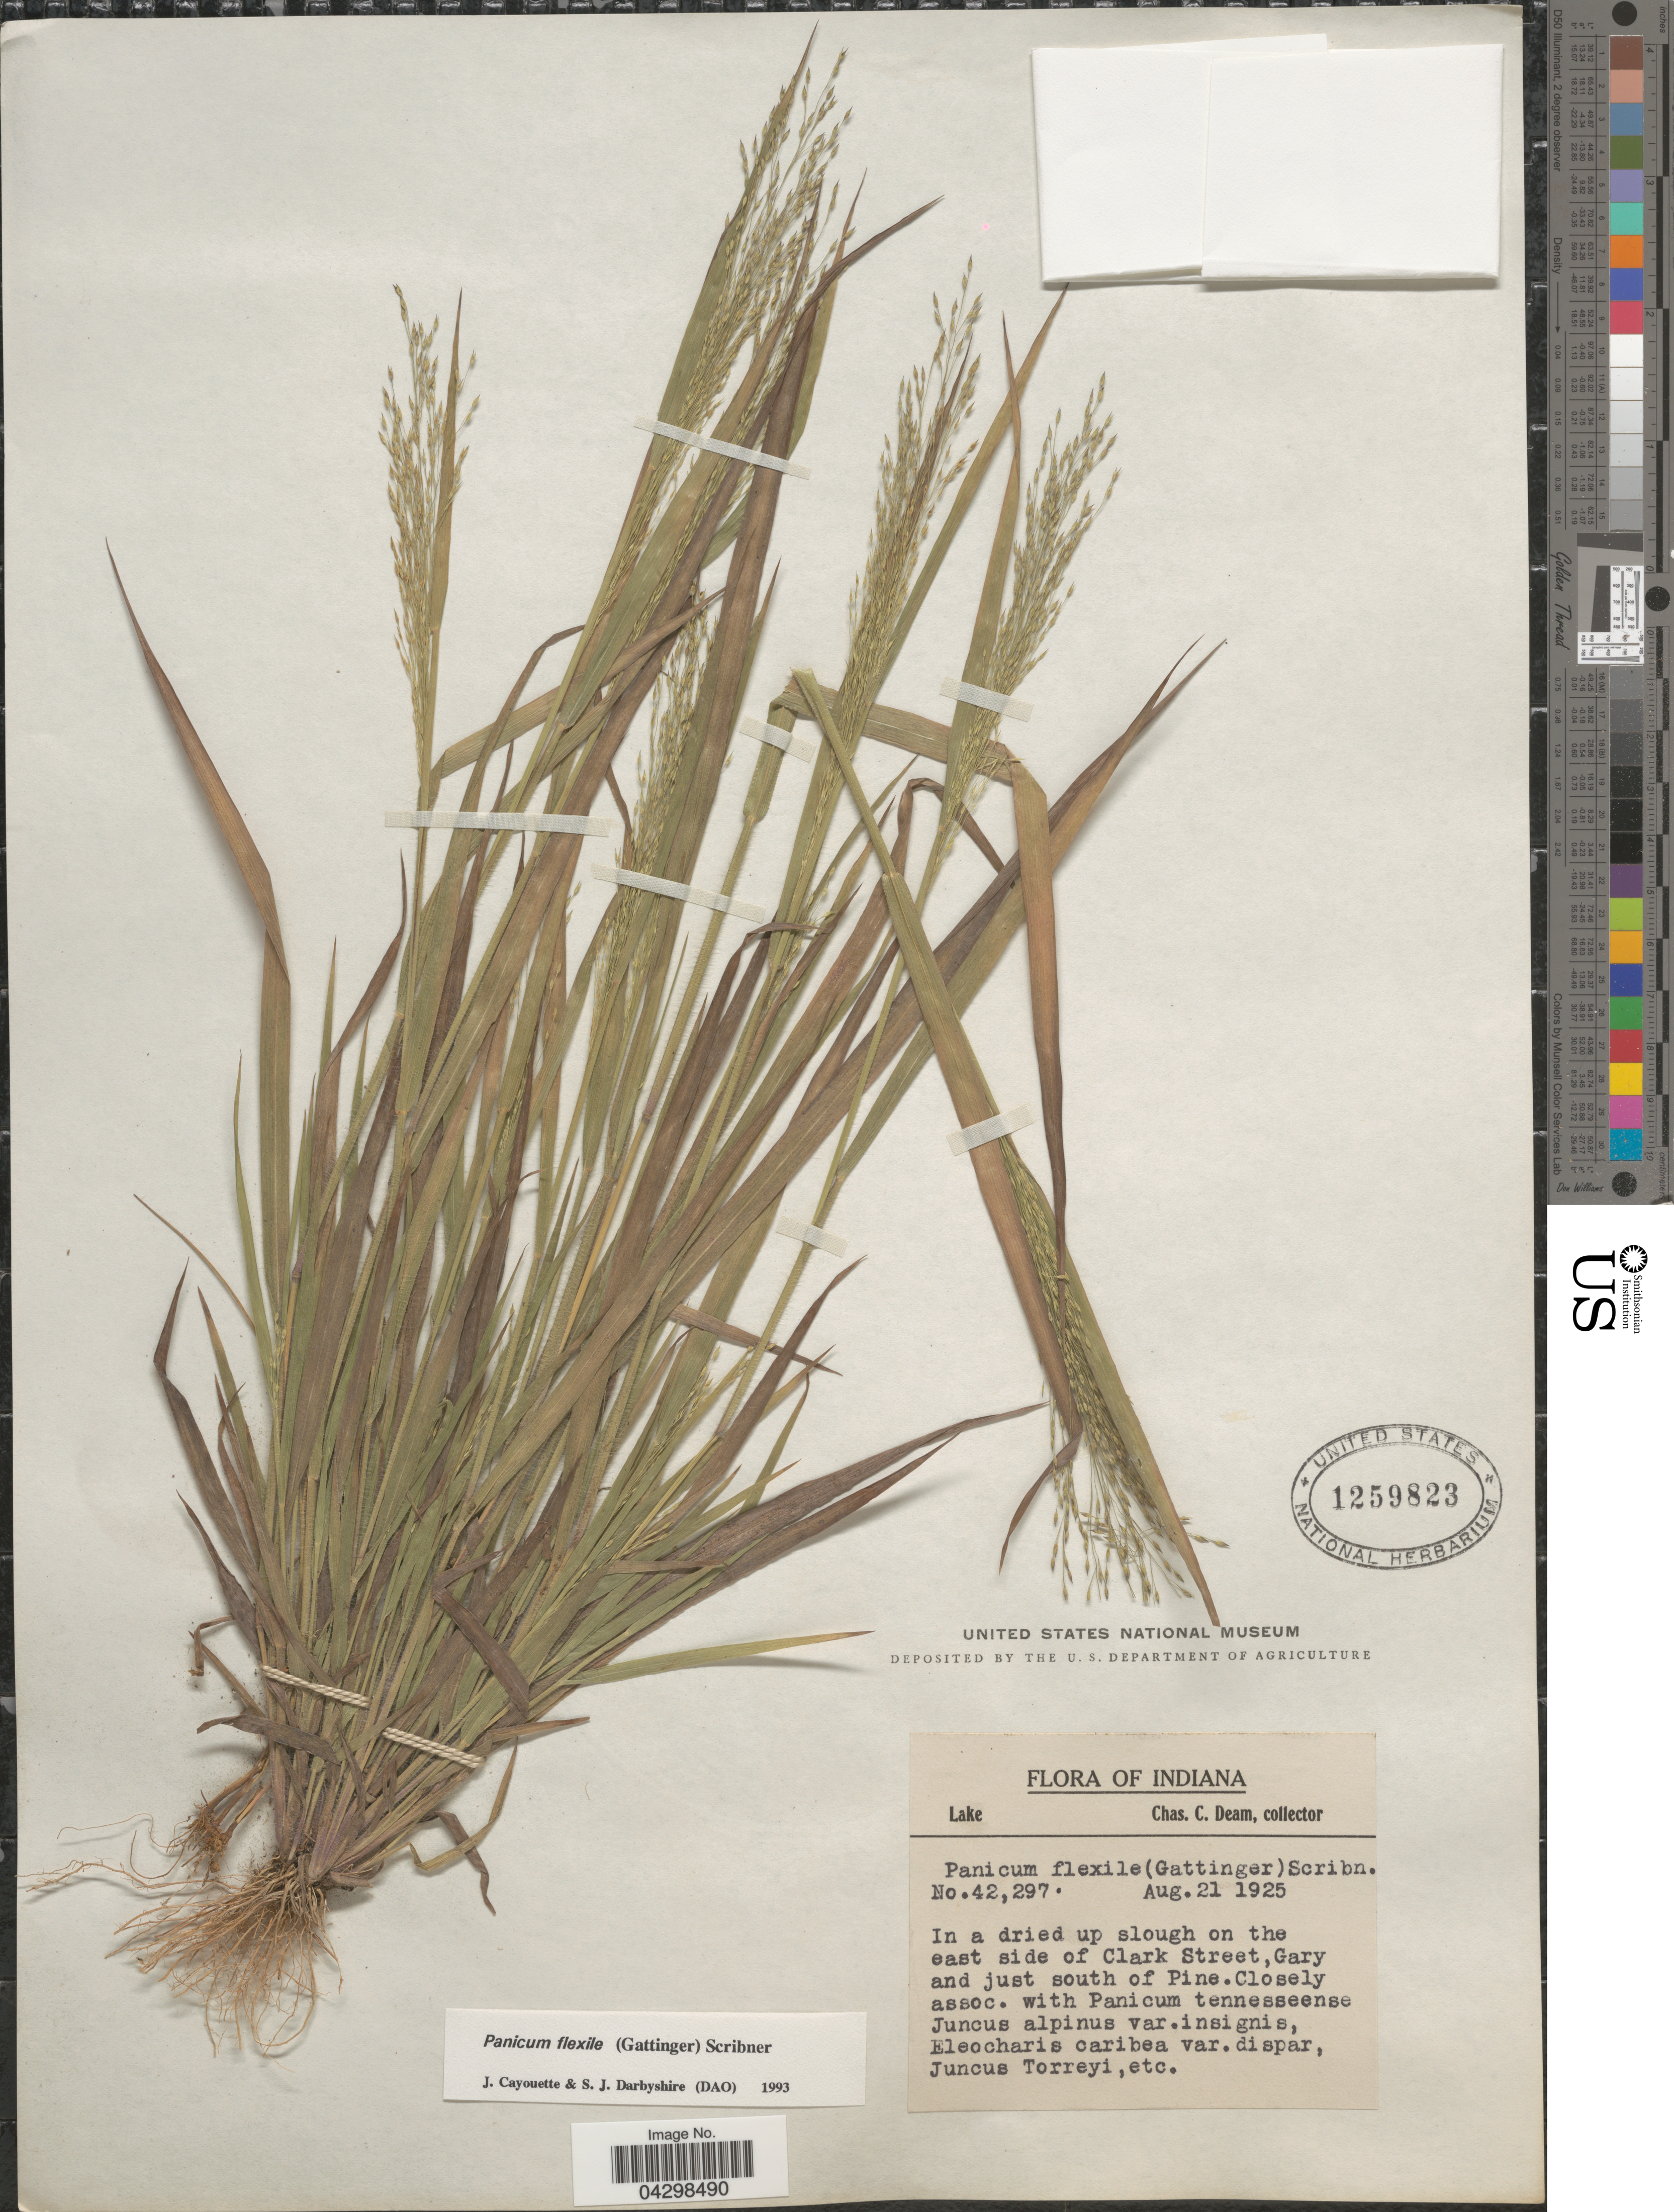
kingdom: Plantae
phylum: Tracheophyta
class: Liliopsida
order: Poales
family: Poaceae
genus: Panicum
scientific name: Panicum flexile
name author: (Gatt.) Scribn.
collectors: C. C. Deam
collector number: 42297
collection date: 1925-08-21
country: United States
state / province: Indiana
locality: Lake. In a dried up slough on the east side of Clark Street, Gary and just south of Pine.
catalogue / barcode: US 1259823